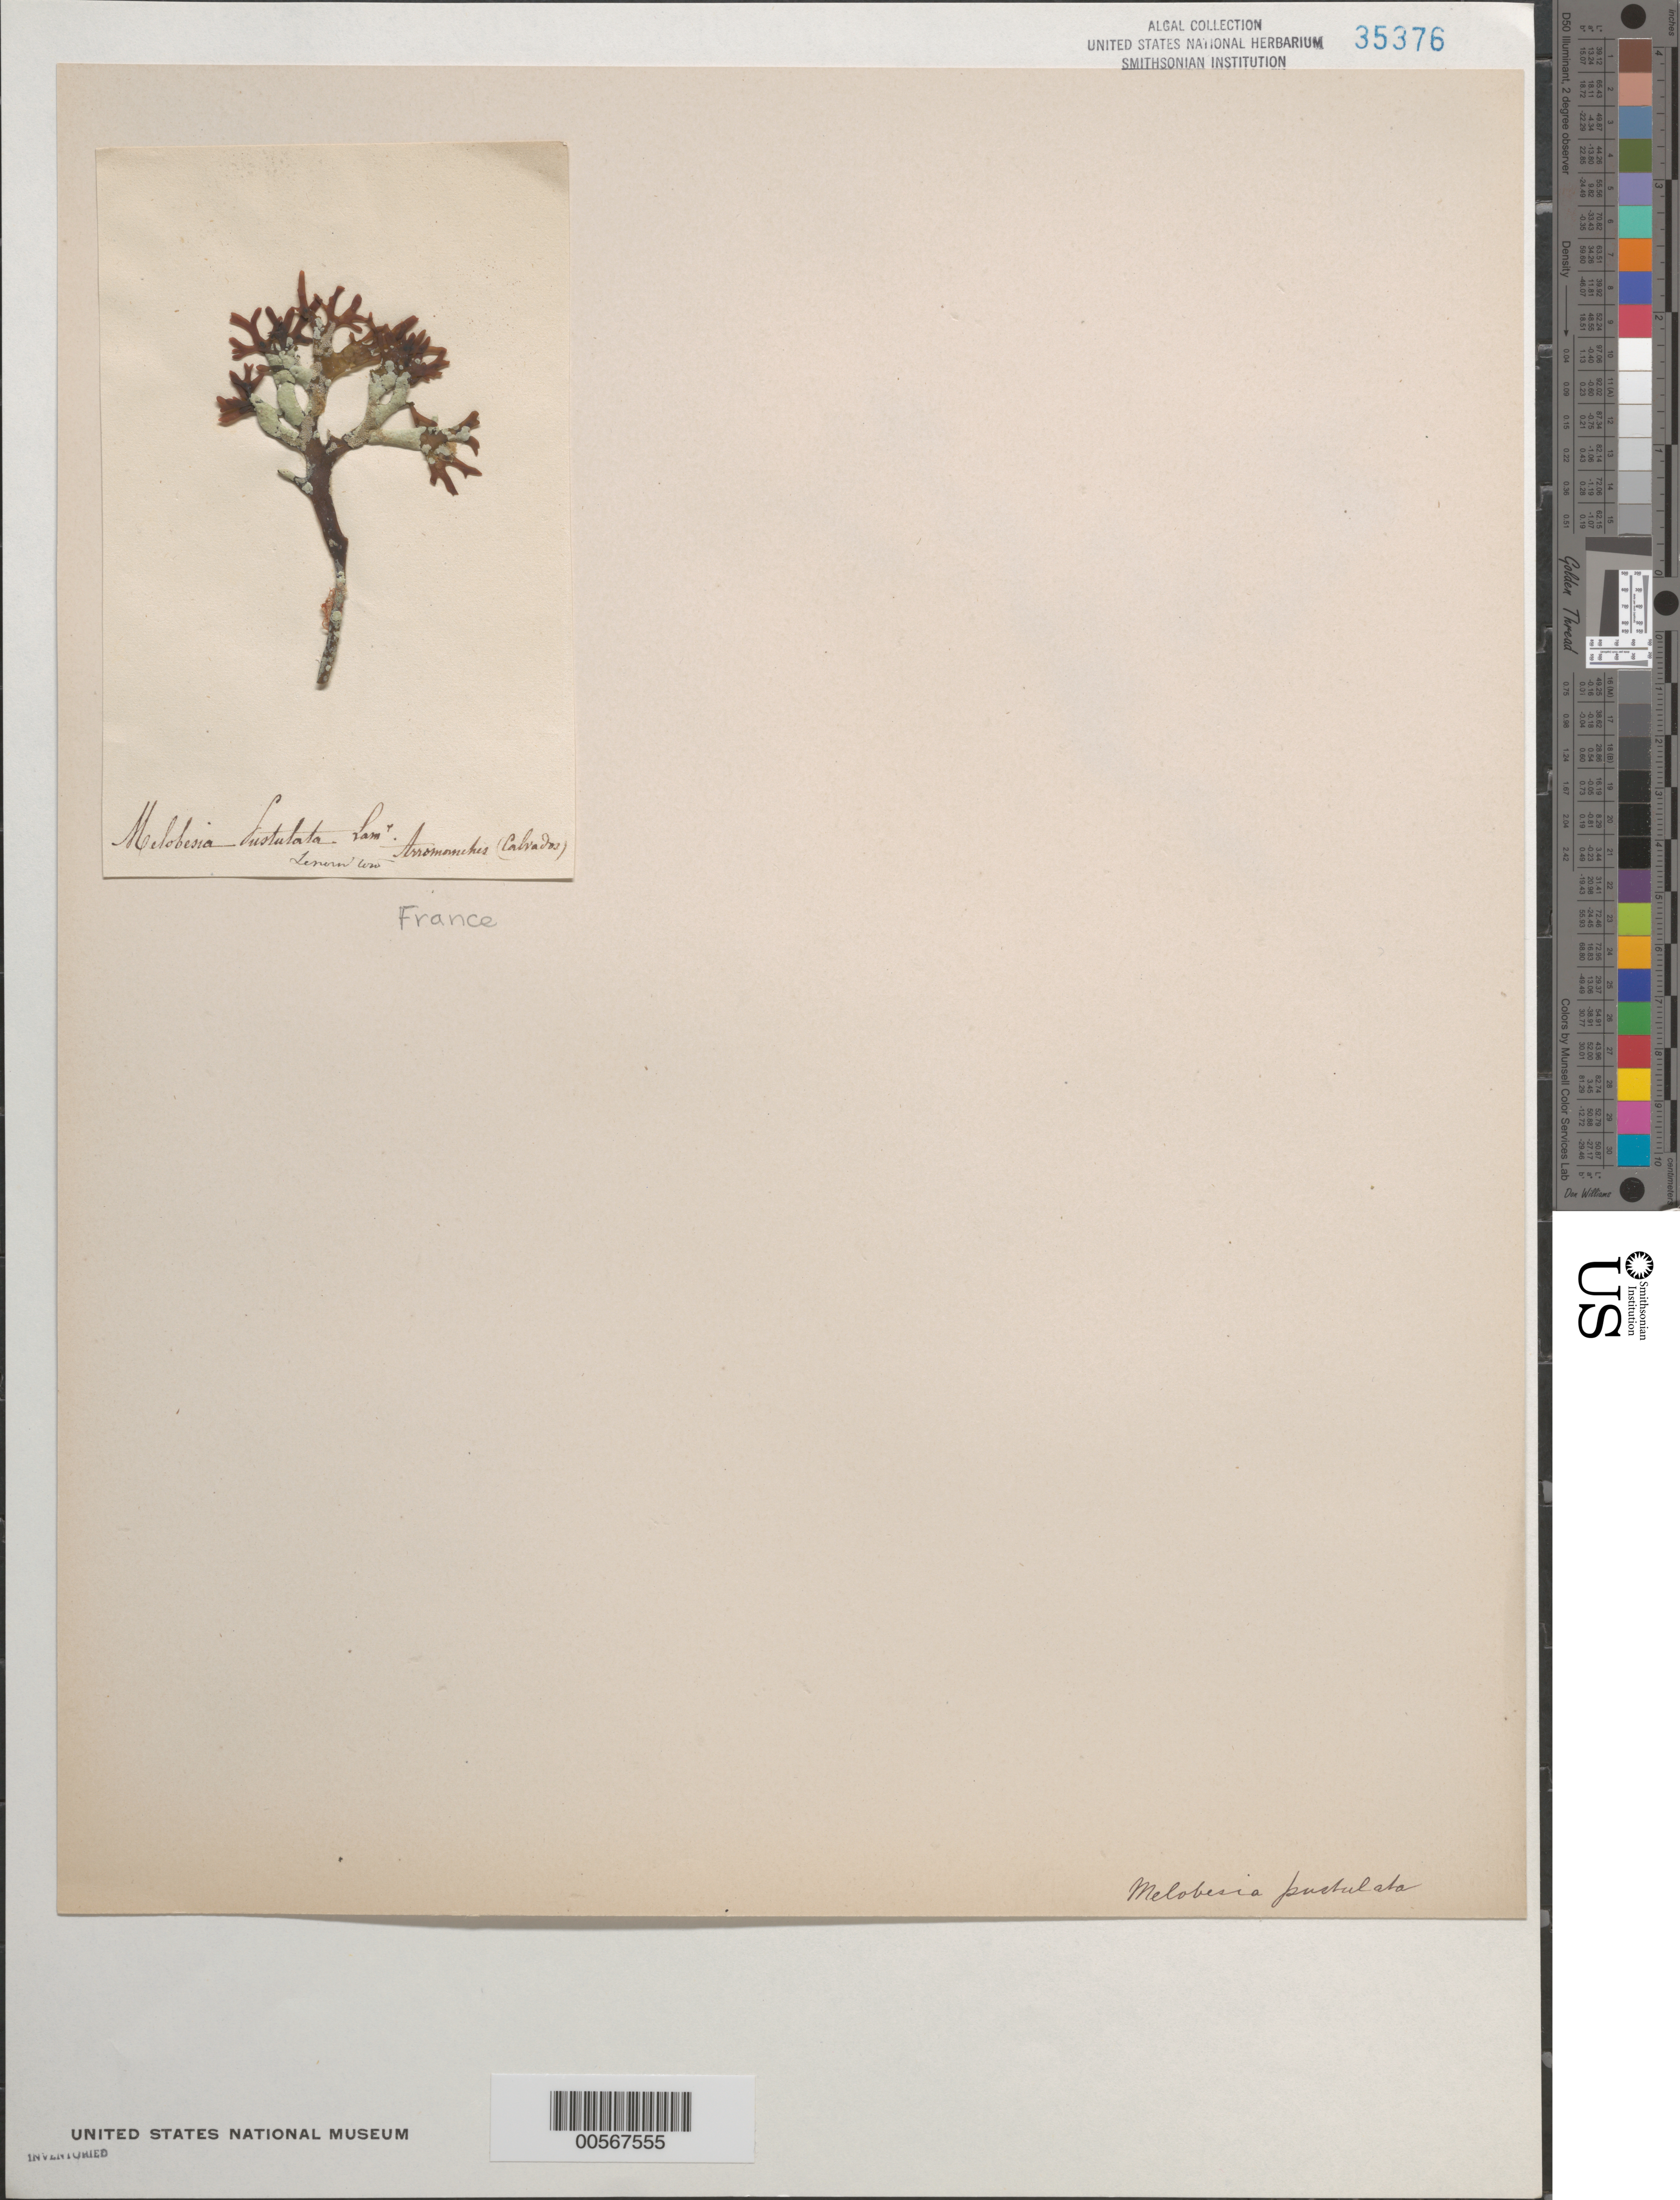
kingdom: Plantae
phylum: Rhodophyta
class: Florideophyceae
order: Corallinales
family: Lithophyllaceae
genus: Titanoderma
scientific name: Titanoderma pustulatum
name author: (J.V.Lamouroux) Naegeli in Naegeli & C. Cramer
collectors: S. Lenormand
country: France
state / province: Normandie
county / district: Calvados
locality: Arromanches-les-Bains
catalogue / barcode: US 35376